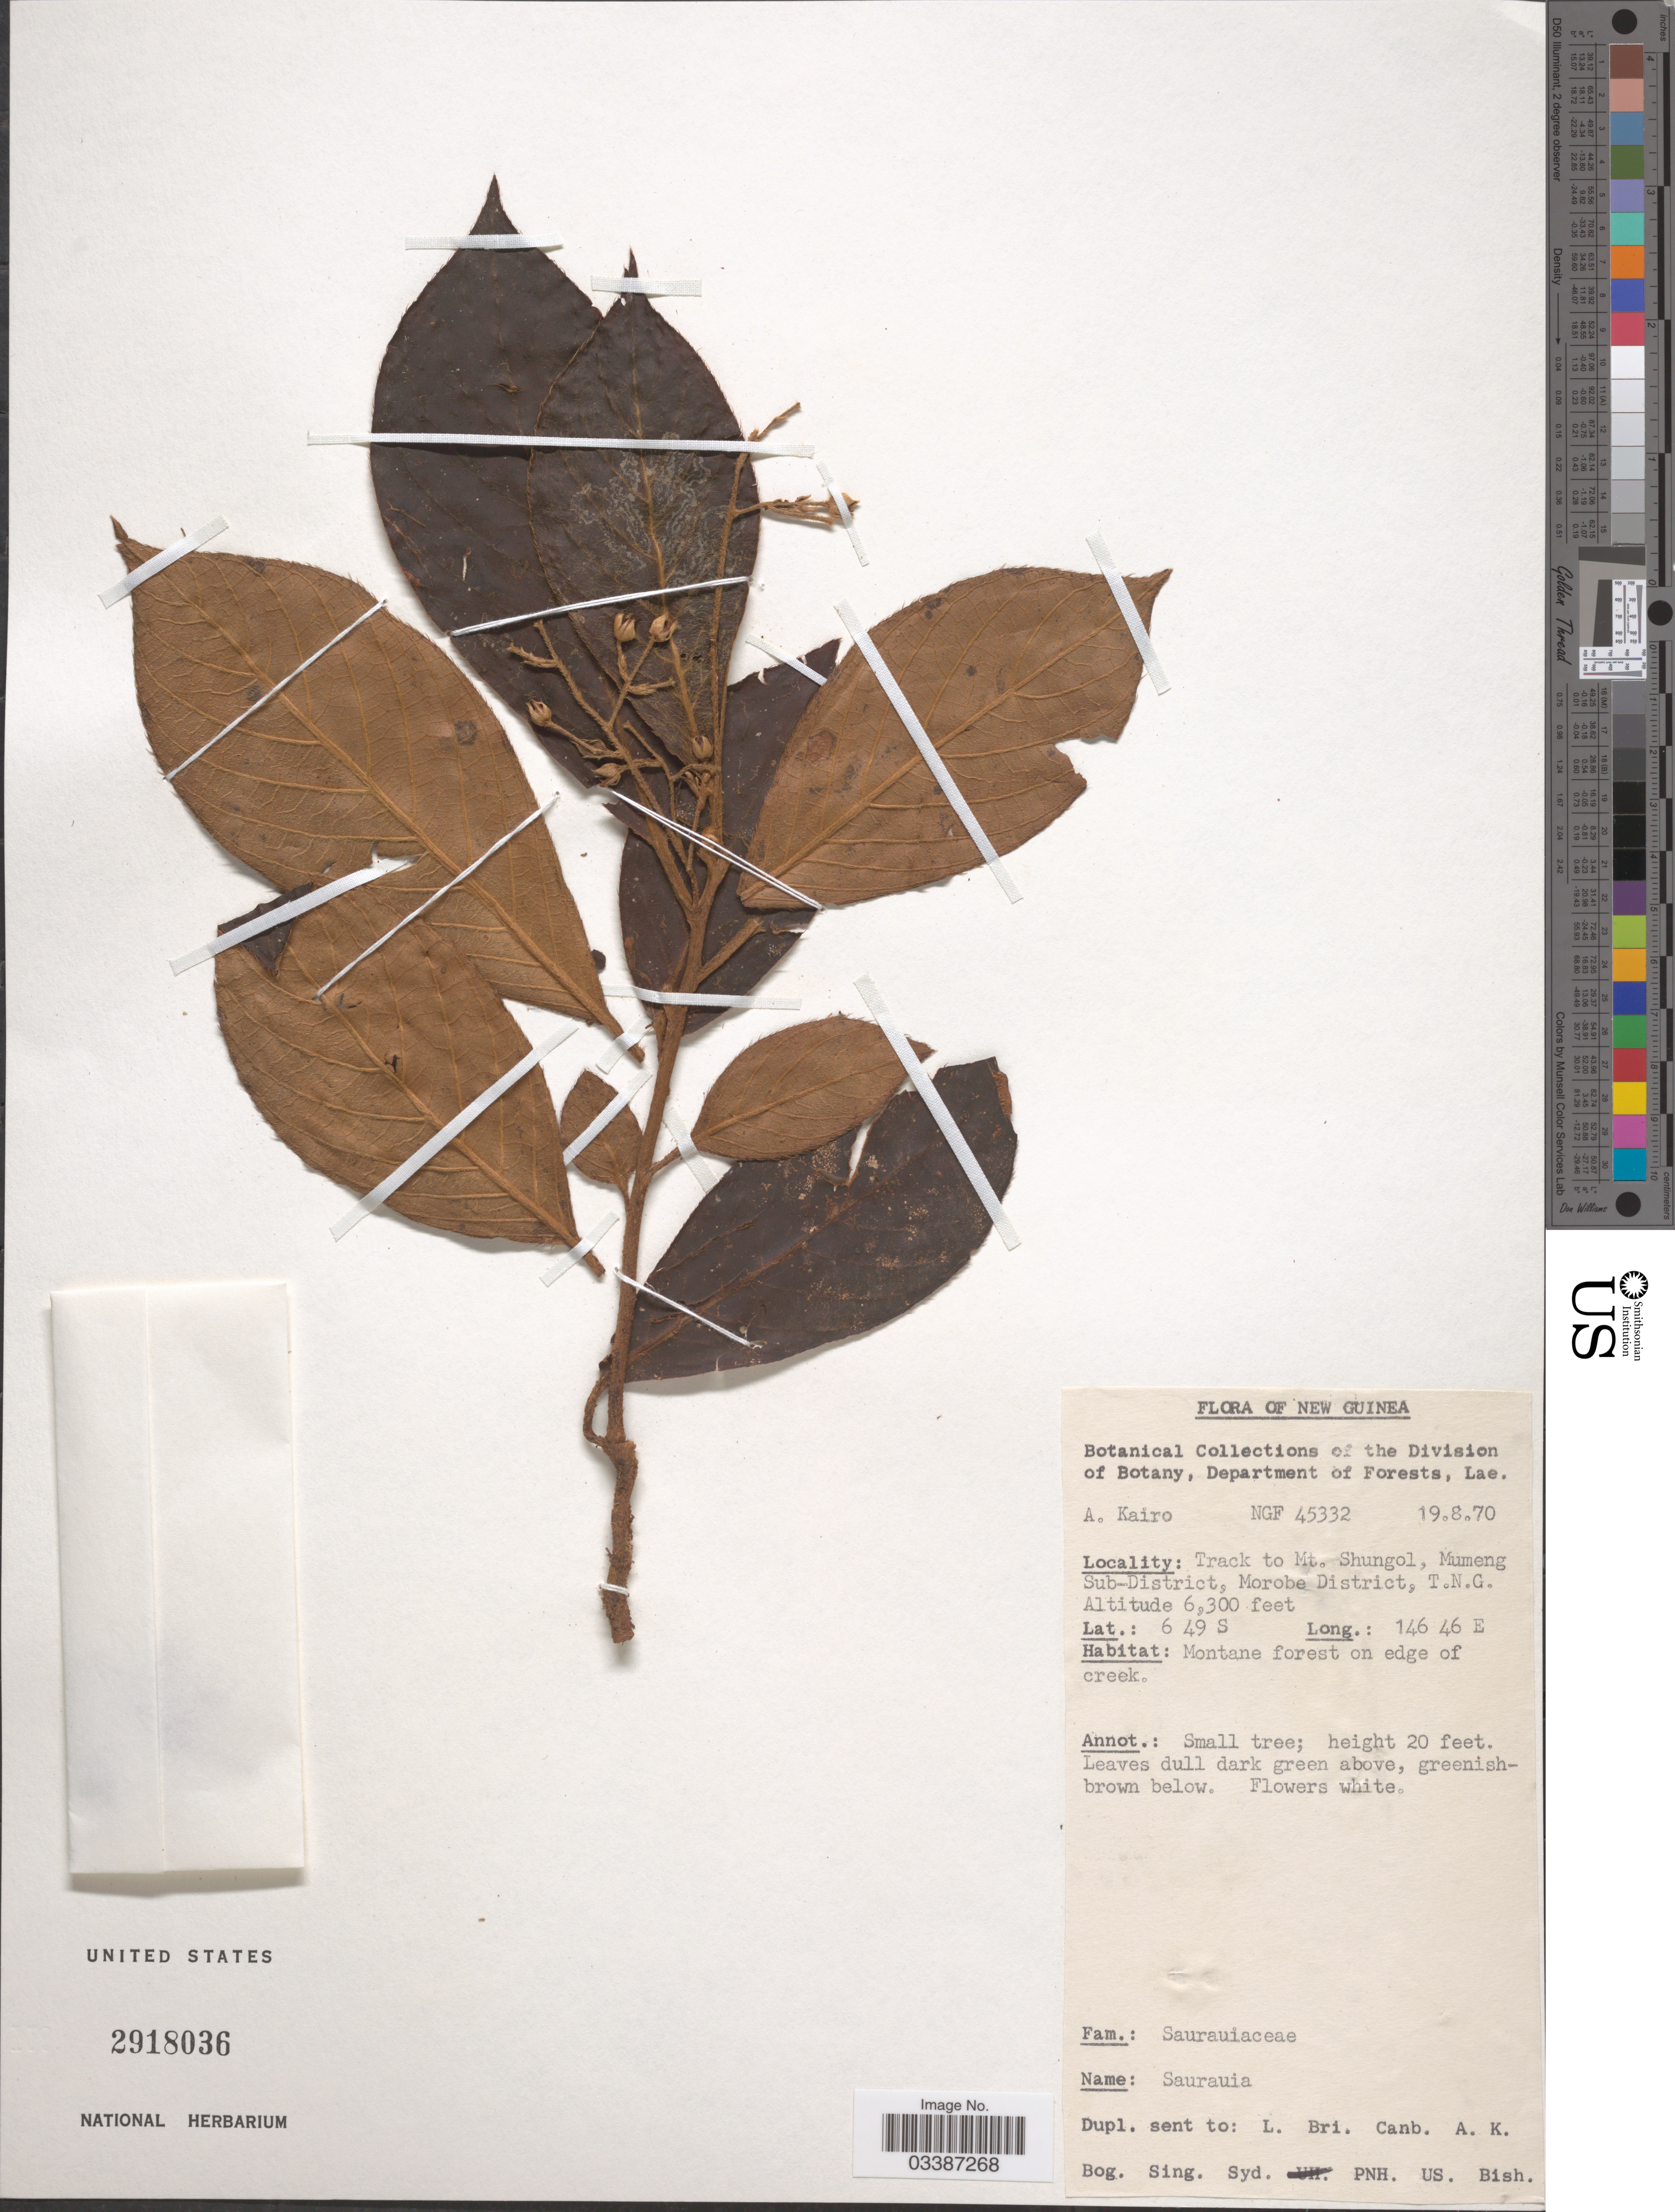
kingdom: Plantae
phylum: Tracheophyta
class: Magnoliopsida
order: Ericales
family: Actinidiaceae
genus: Saurauia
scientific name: Saurauia sp.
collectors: A. Kairo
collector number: NGF 45332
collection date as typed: Transcribed d/m/y: 19/8/70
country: Papua New Guinea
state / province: Morobe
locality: New Guinea. Track to Mt. Shungol, Mumeng Sub-District, Morobe District, T.N.G.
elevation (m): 1920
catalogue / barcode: US 2918036